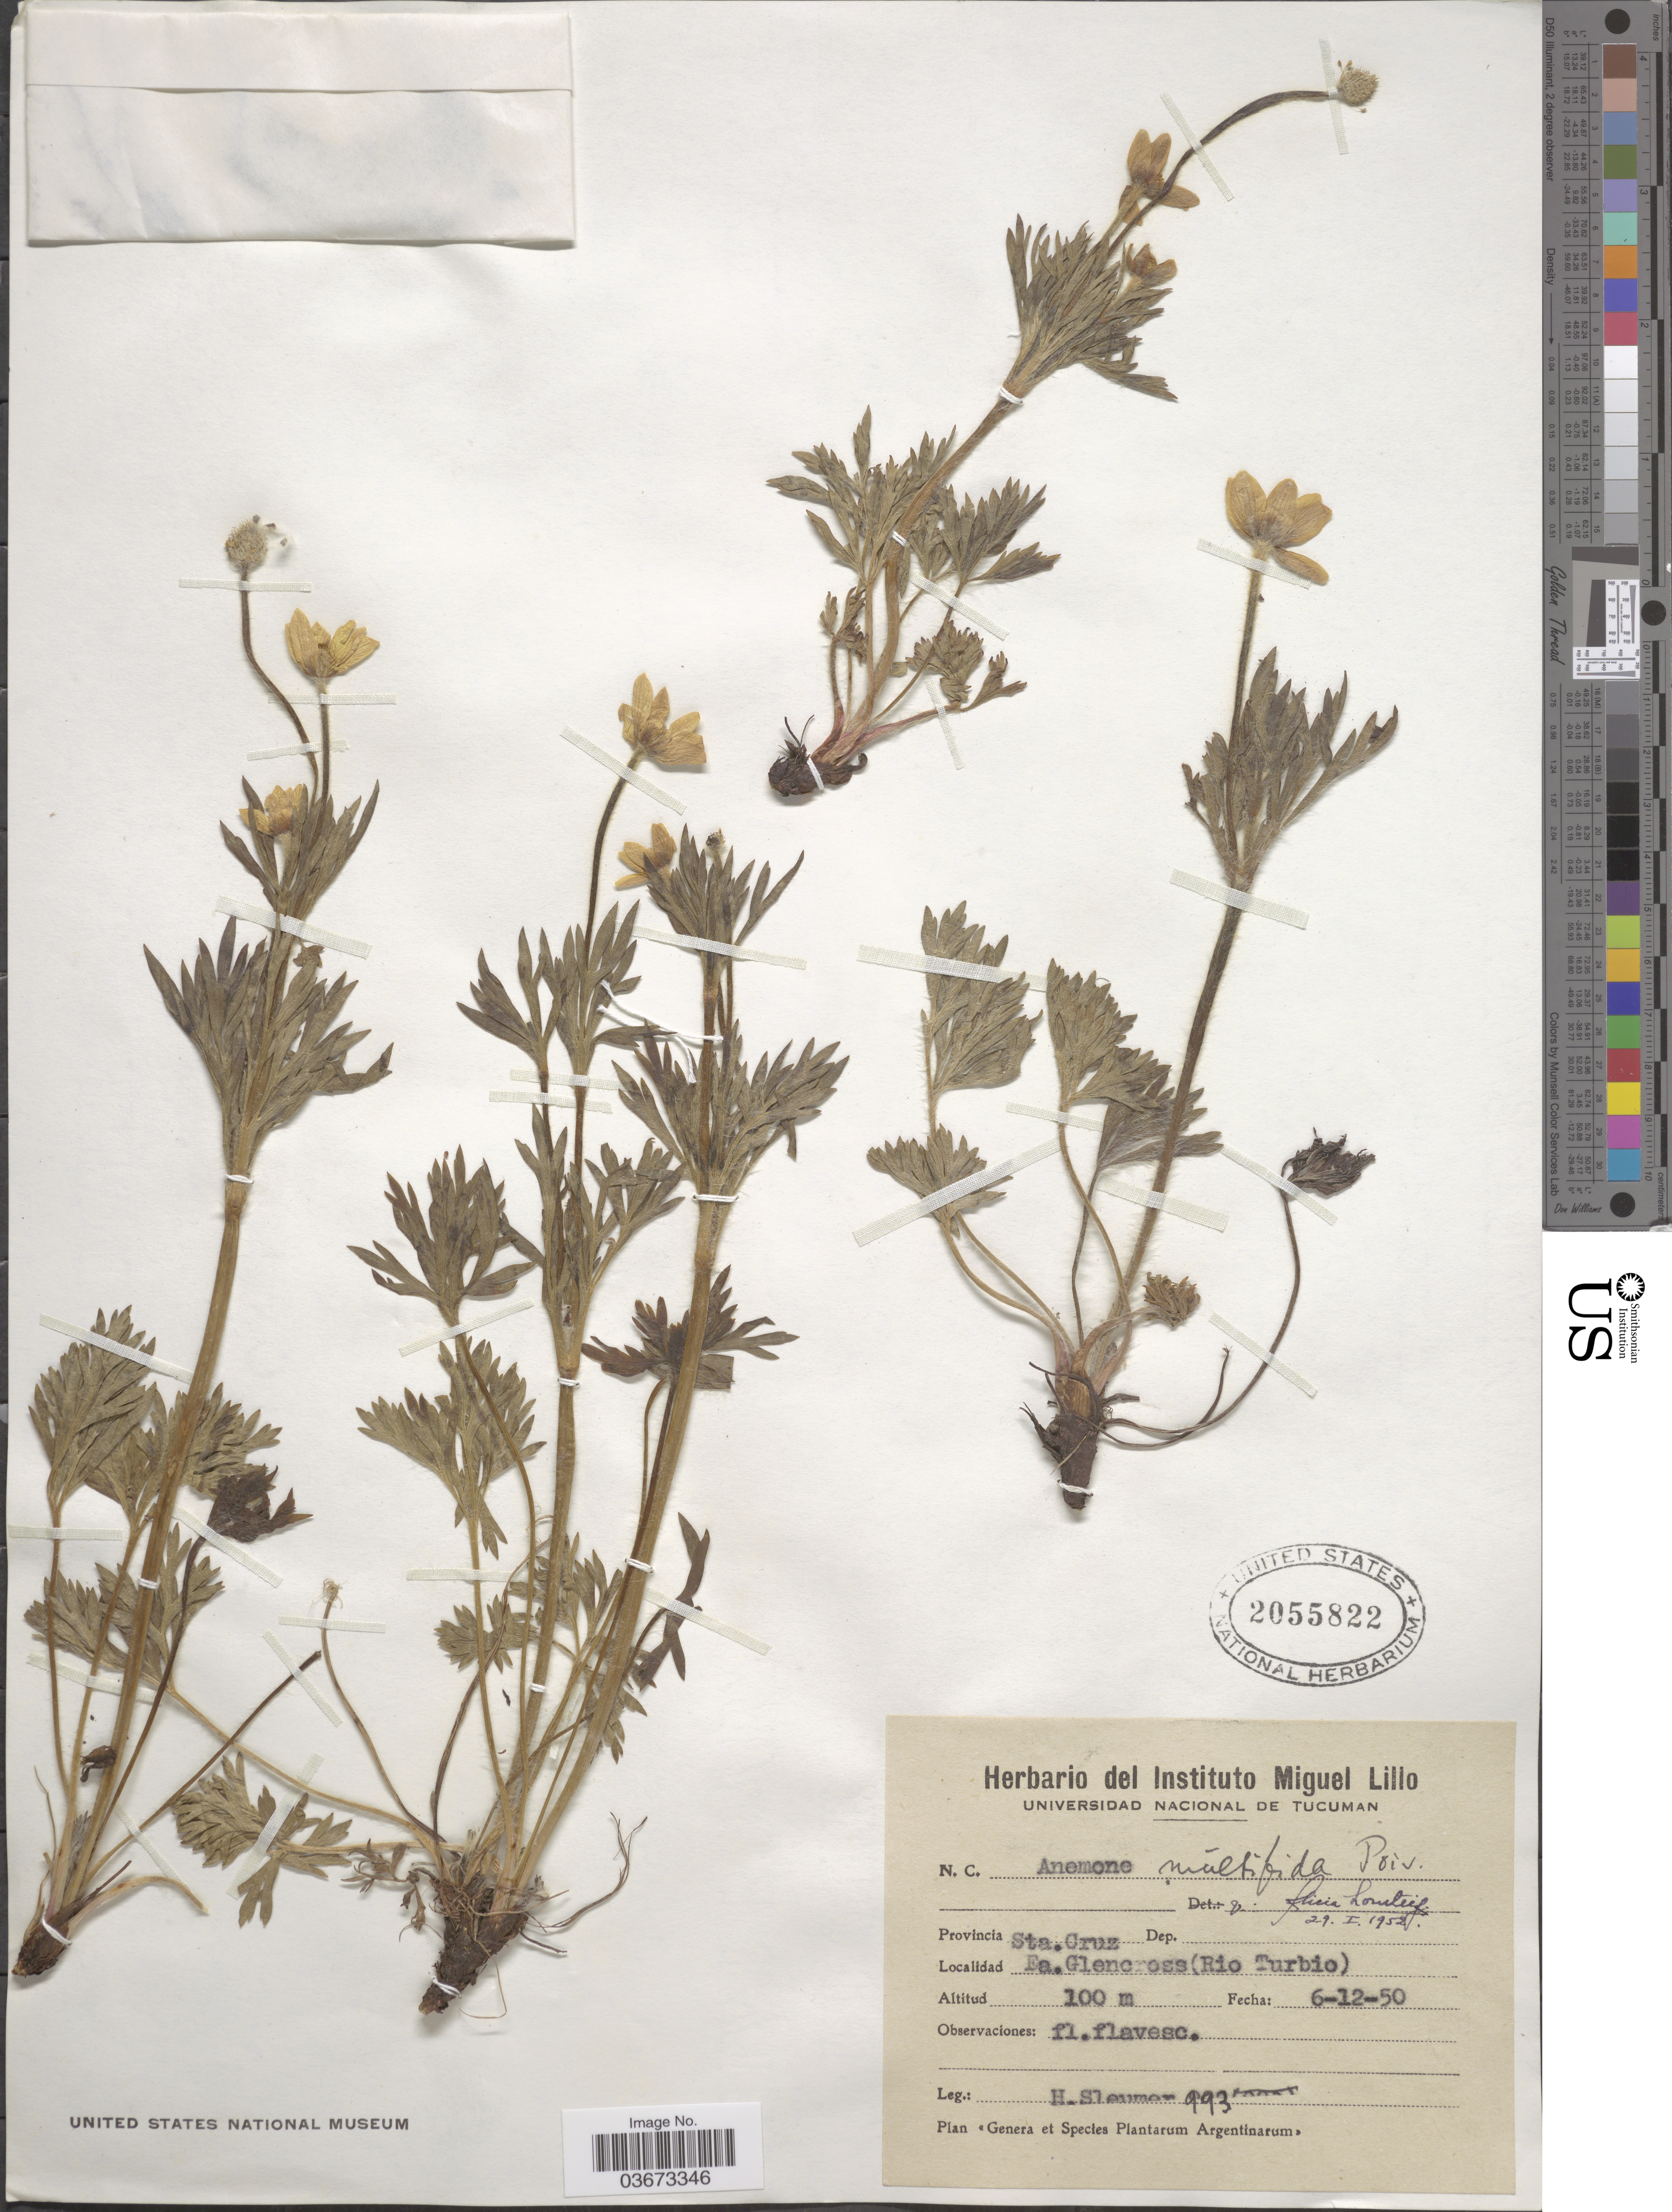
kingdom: Plantae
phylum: Tracheophyta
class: Magnoliopsida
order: Ranunculales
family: Ranunculaceae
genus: Anemone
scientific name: Anemone multifida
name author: Poir.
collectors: H. O. Sleumer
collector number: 993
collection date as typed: Transcribed d/m/y: 6/12/50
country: Argentina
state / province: Santa Cruz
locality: Ea. Glencross (Rio Turbio).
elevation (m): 100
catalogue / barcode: US 2055822